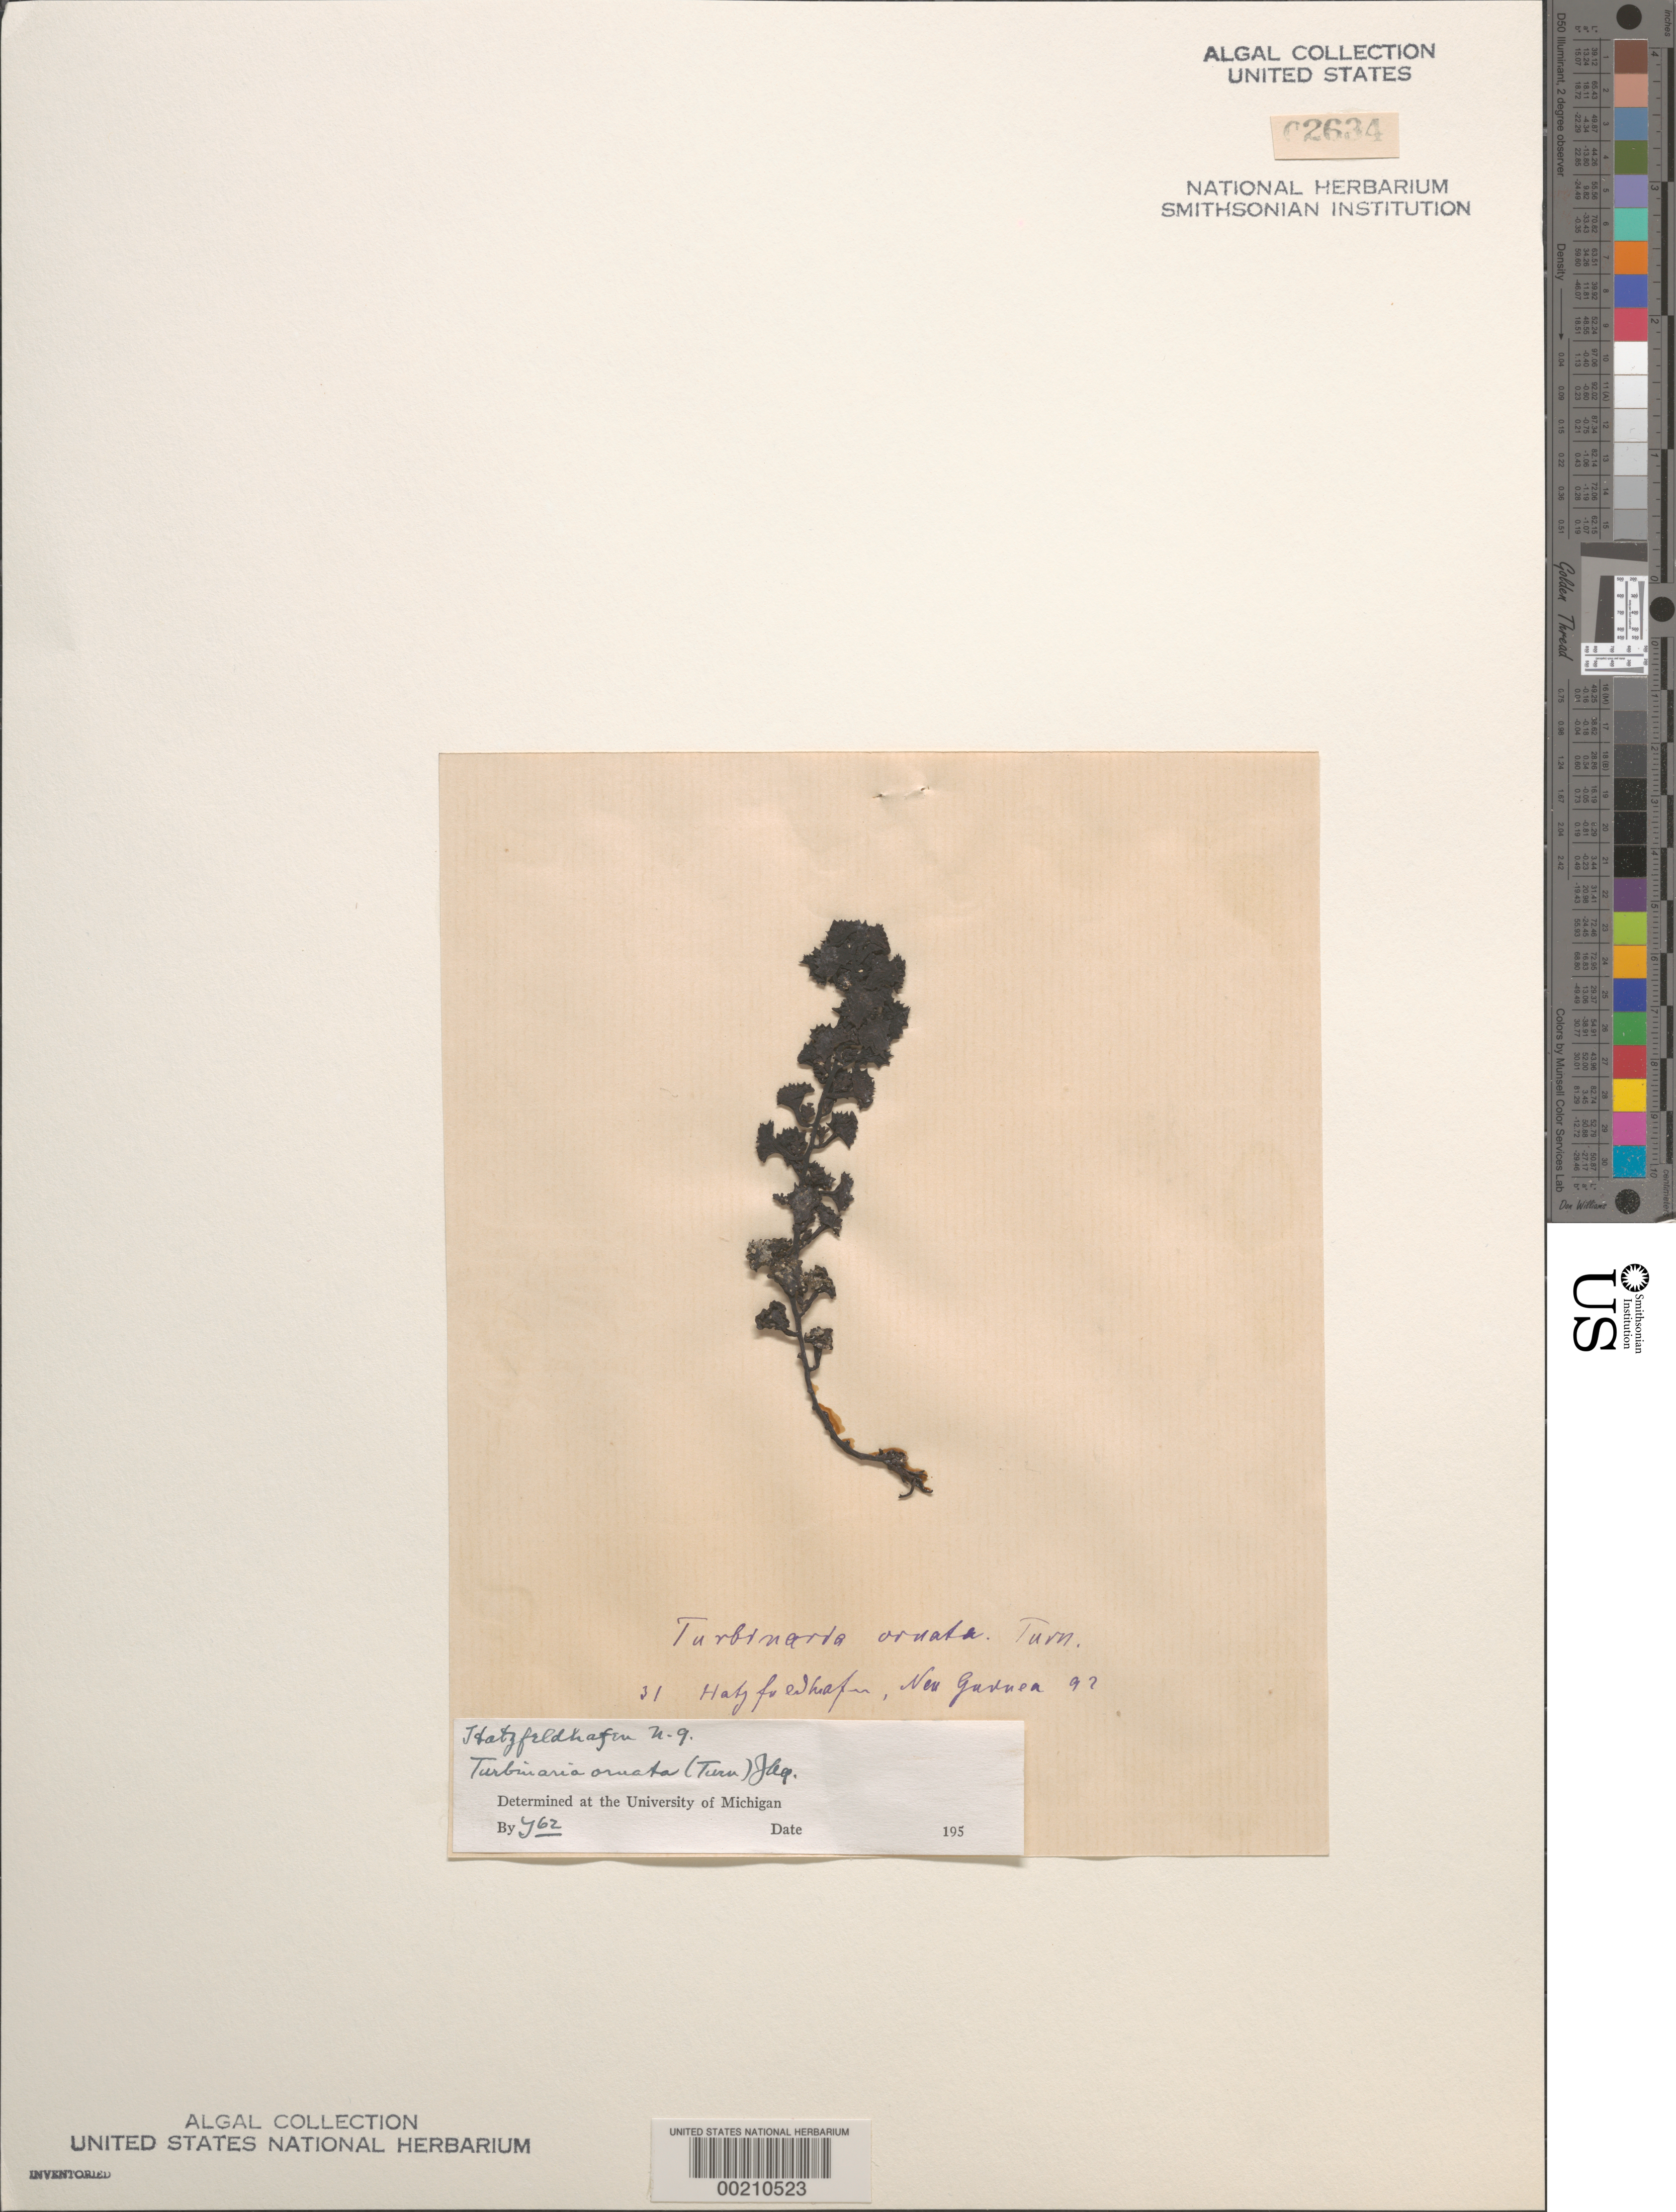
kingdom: Chromista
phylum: Ochrophyta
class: Phaeophyceae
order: Fucales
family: Sargassaceae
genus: Turbinaria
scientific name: Turbinaria ornata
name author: (Turner) J. Agardh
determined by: Taylor, William R.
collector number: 31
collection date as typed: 1892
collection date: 1892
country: Papua New Guinea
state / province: Madang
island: New Guinea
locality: Hatzfeldthafen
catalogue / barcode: US 2634